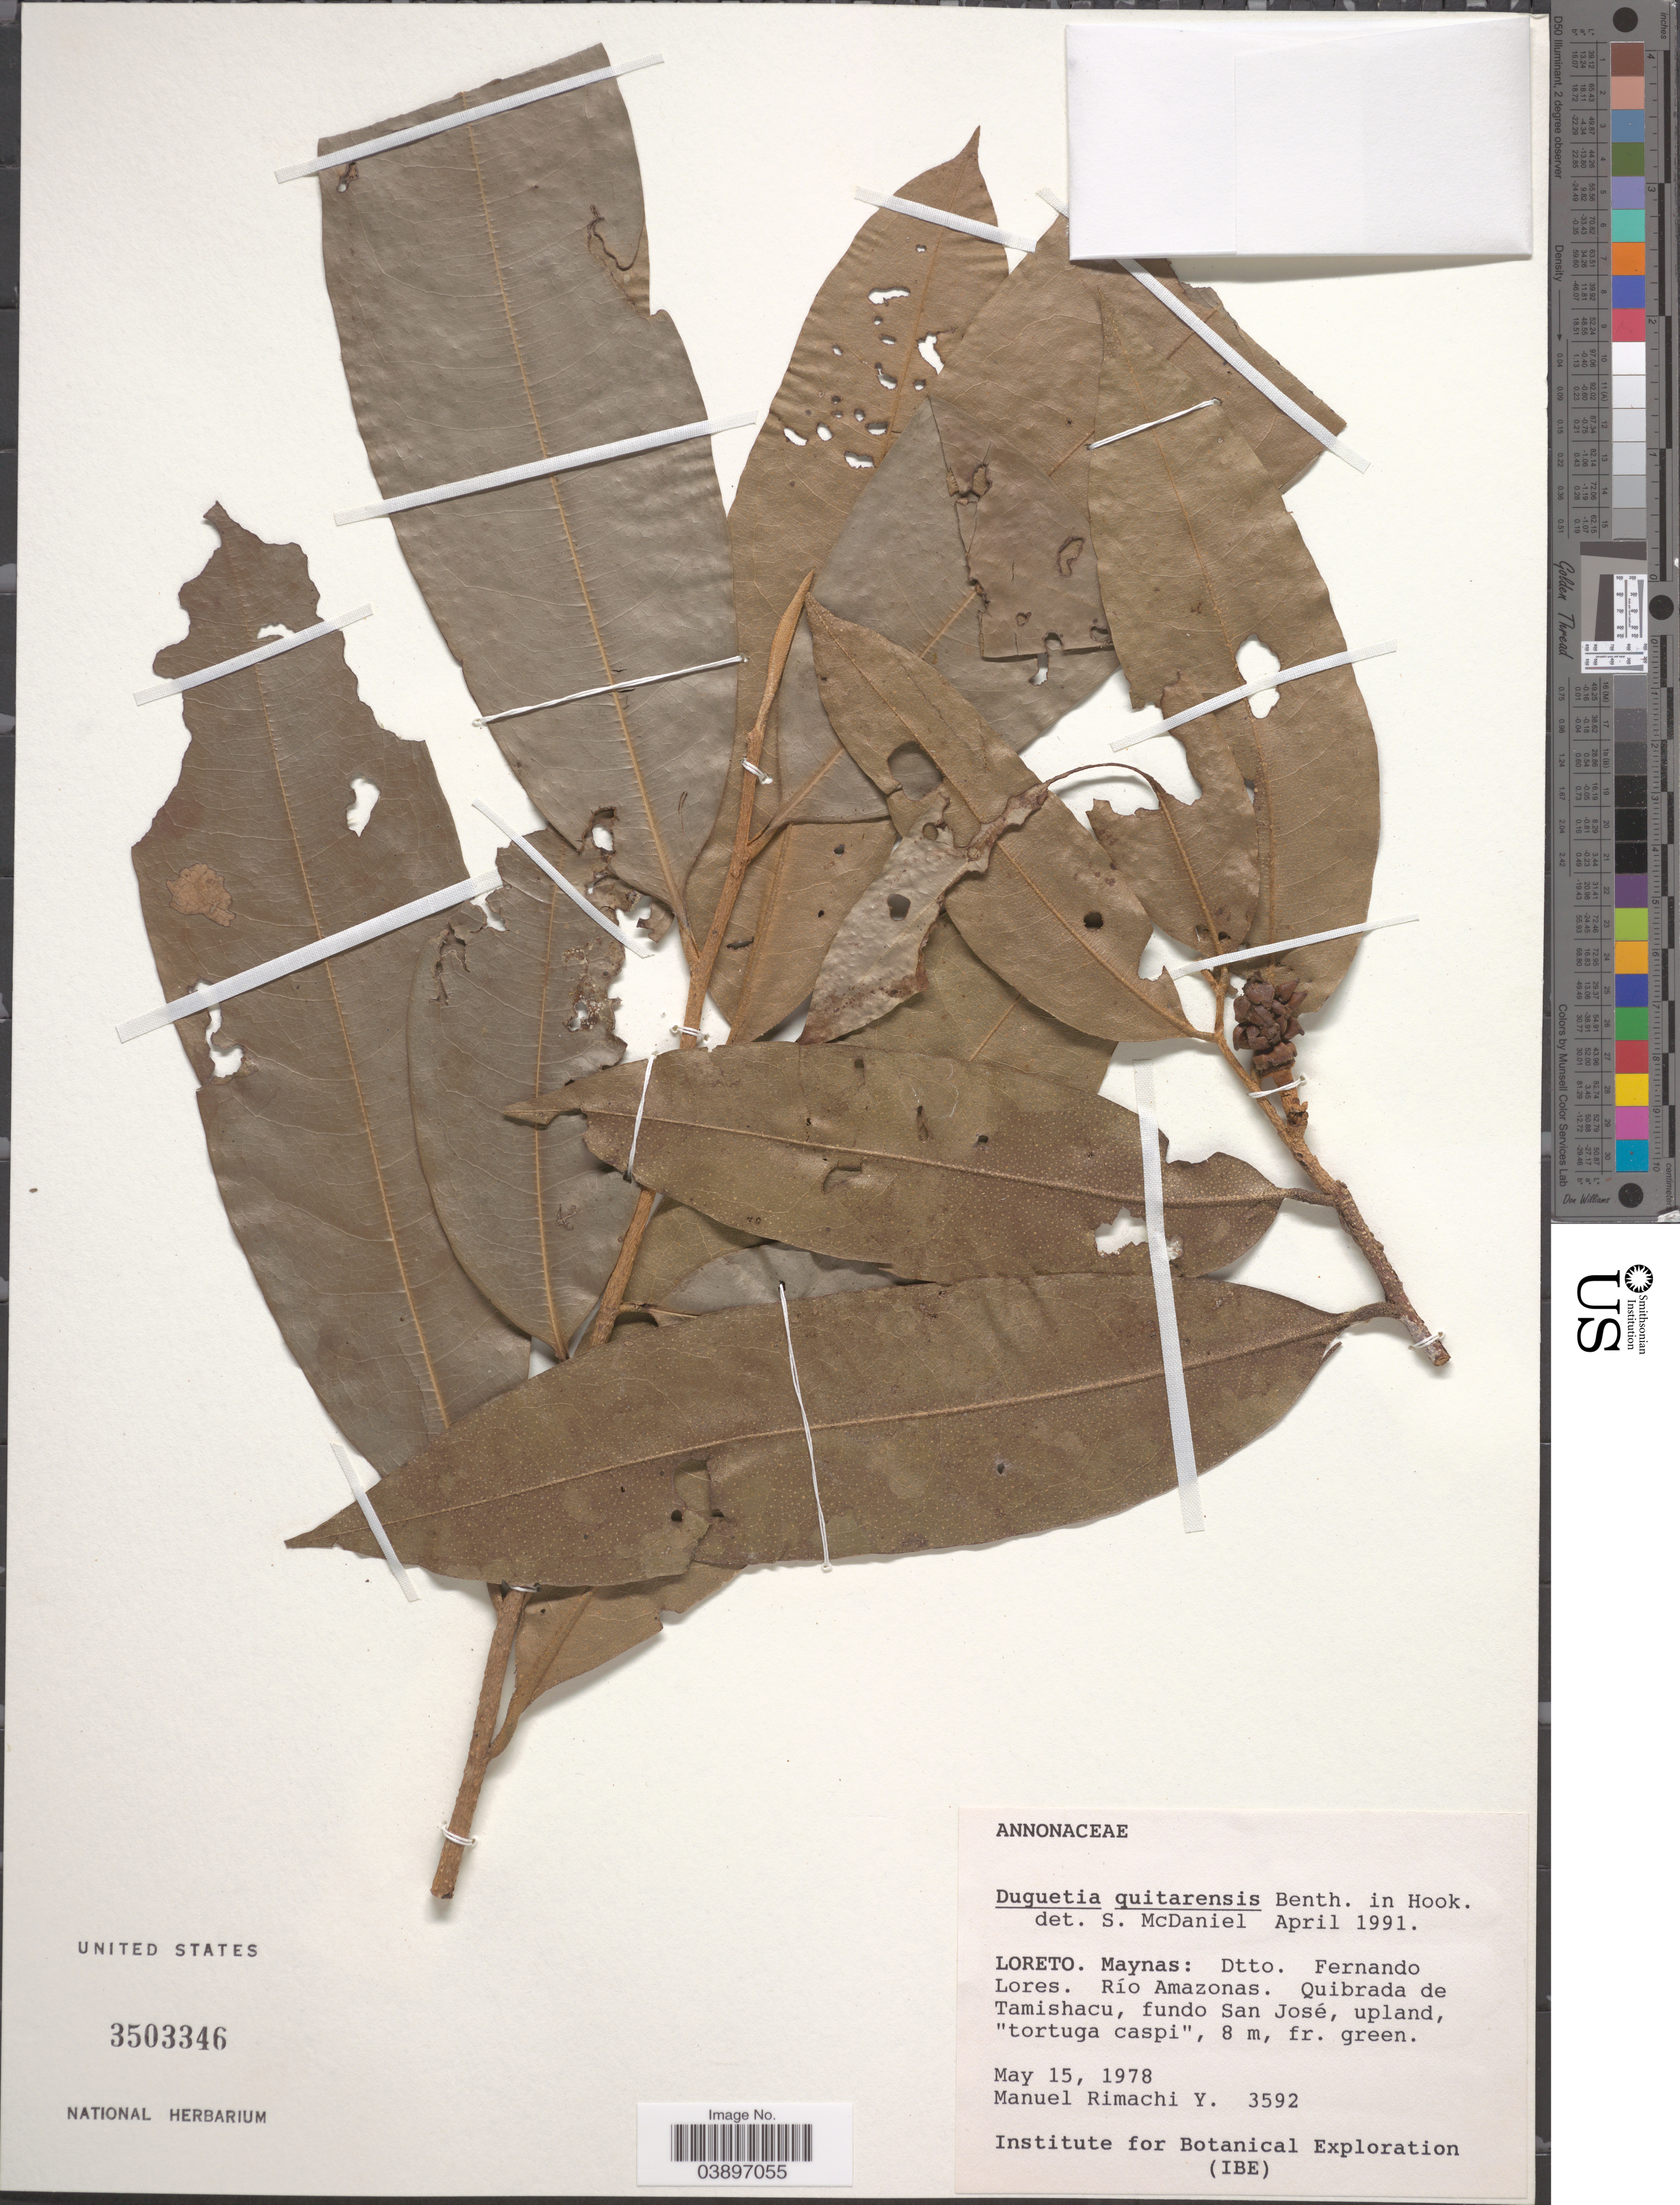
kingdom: Plantae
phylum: Tracheophyta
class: Magnoliopsida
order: Magnoliales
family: Annonaceae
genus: Duguetia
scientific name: Duguetia quitarensis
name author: Benth.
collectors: M. Rimachi Y.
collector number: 3592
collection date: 1978-05-15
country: Peru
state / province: Loreto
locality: Maynas: Dtto. Fernando Lores. Río Amazonas. Quibrada de Tamishacu, fundo San José, upland.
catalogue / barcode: US 3503346